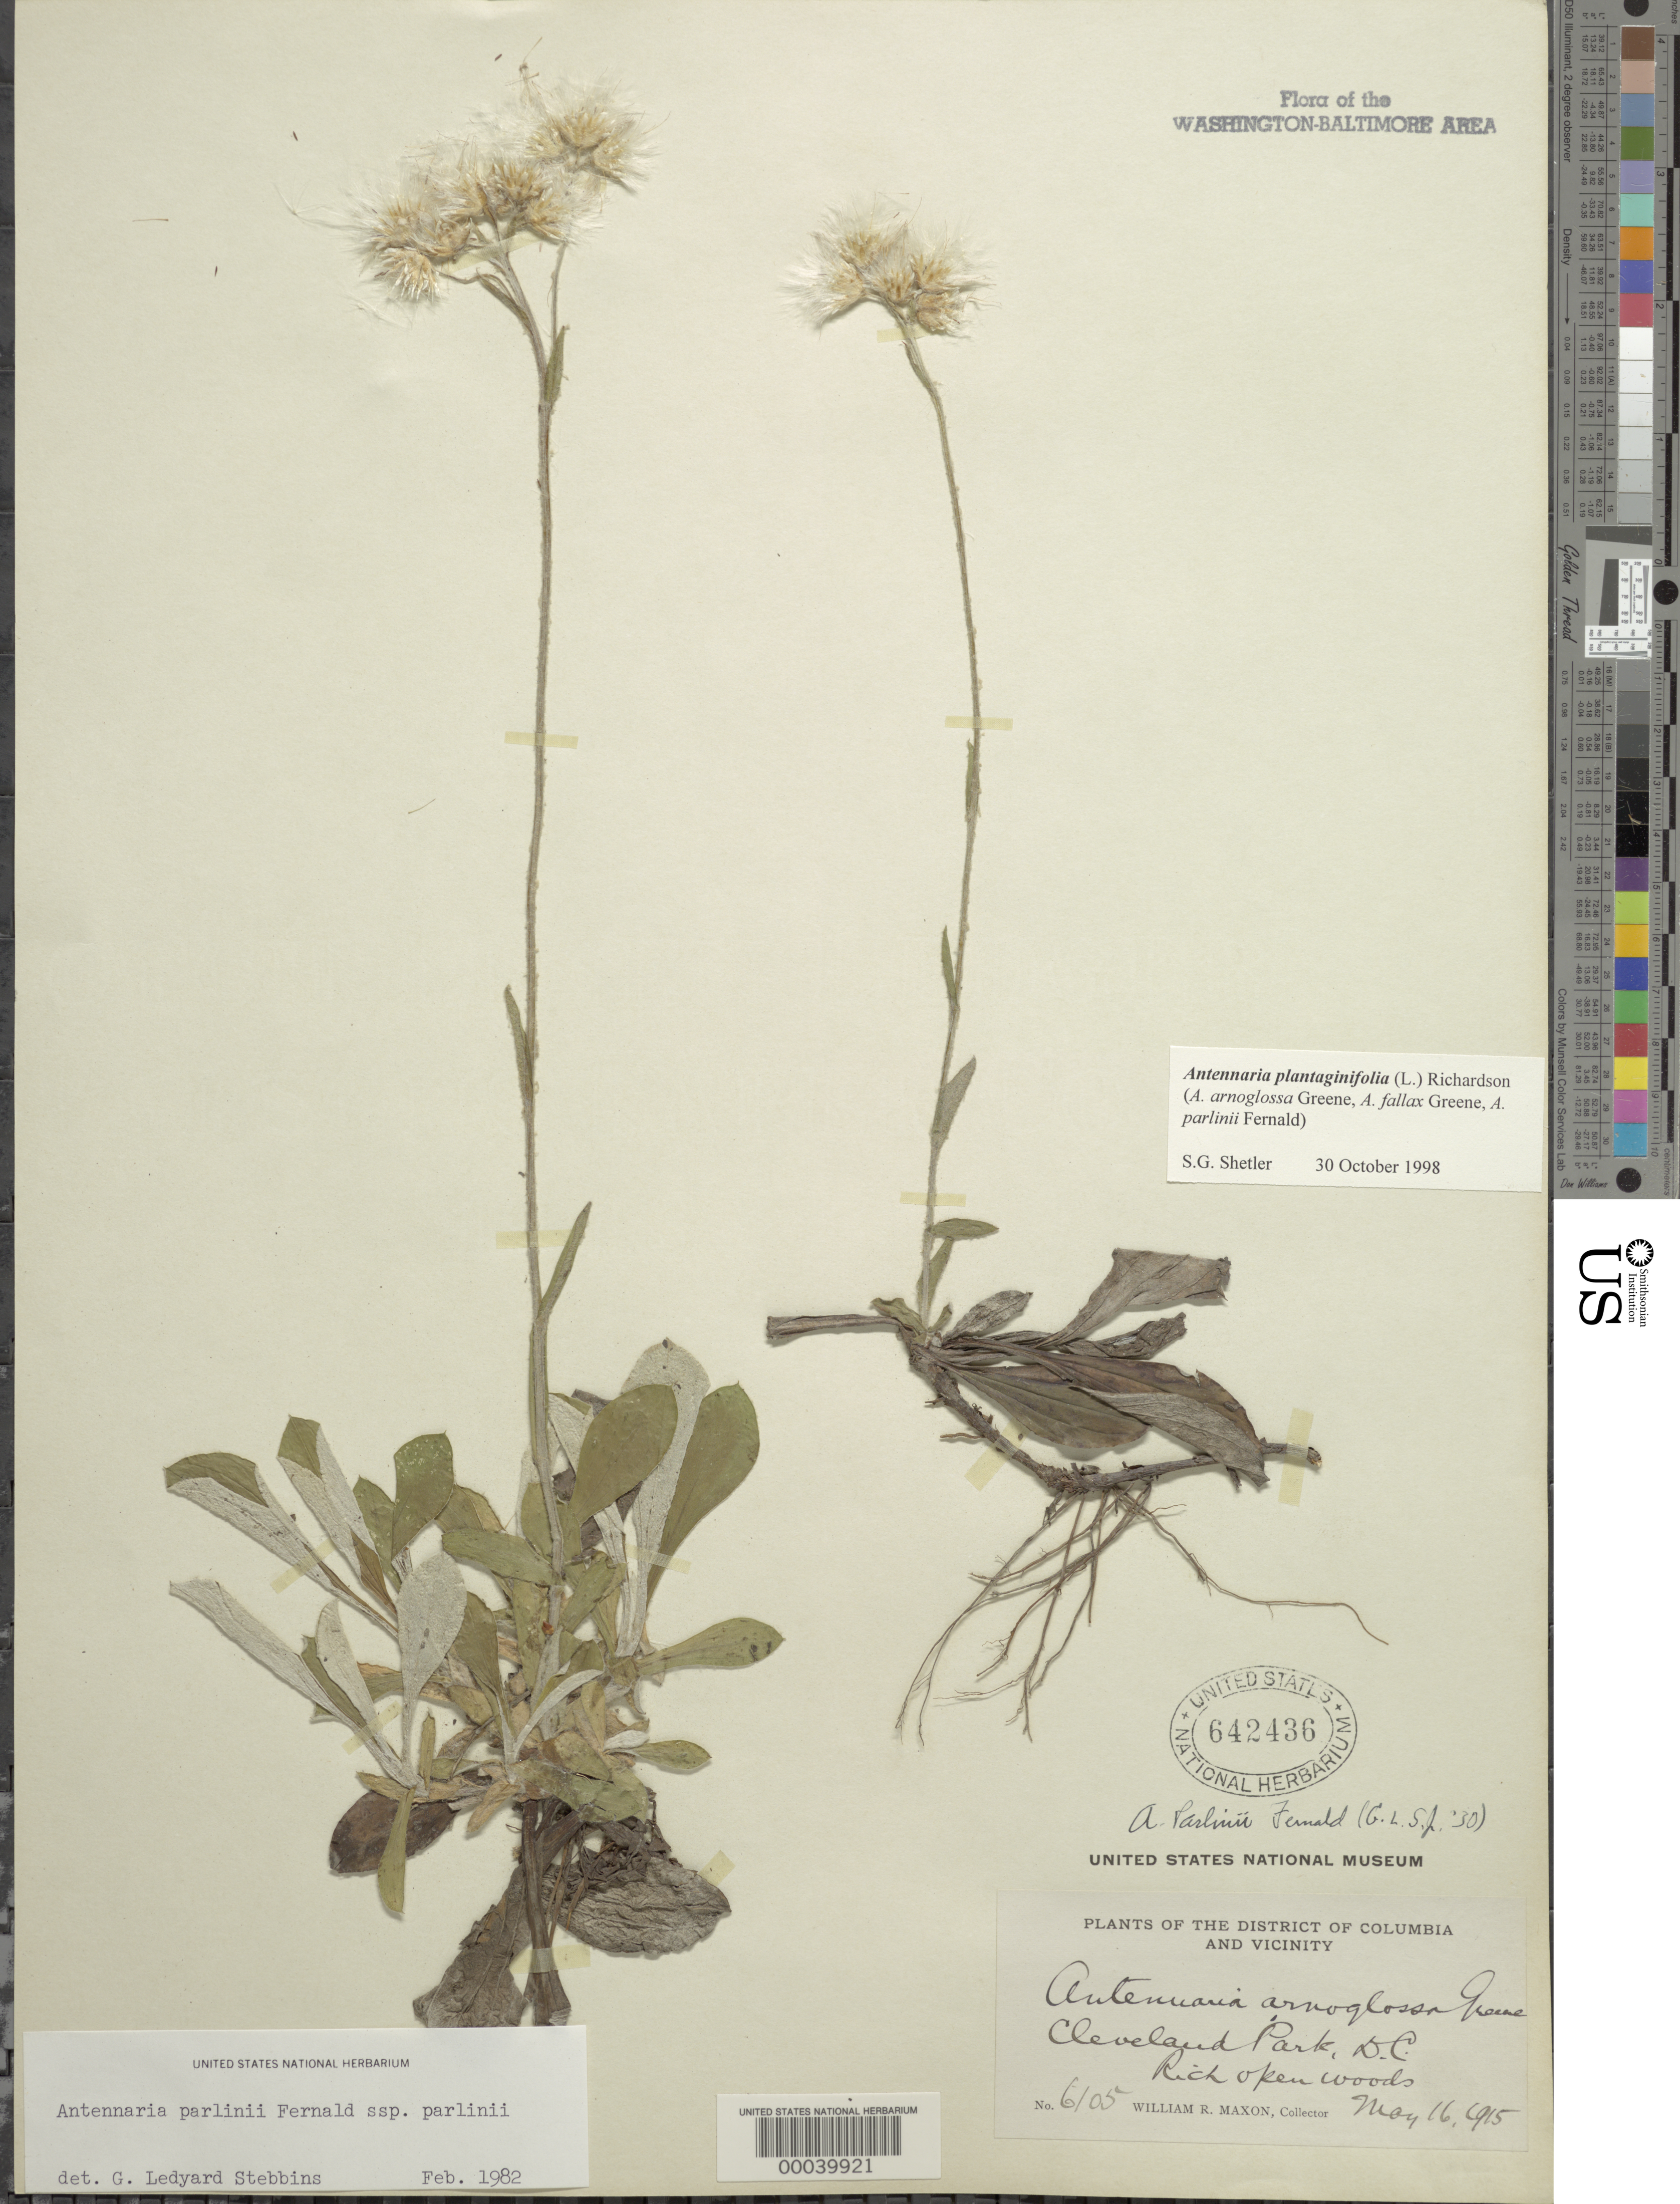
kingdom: Plantae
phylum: Tracheophyta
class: Magnoliopsida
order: Asterales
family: Asteraceae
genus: Antennaria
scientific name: Antennaria plantaginifolia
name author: (L.) Richardson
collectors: W. R. Maxon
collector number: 6105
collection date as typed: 16 May 1915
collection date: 1915-05-16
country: United States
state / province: District of Columbia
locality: Cleveland Park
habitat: Rich open woods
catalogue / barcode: US 642436